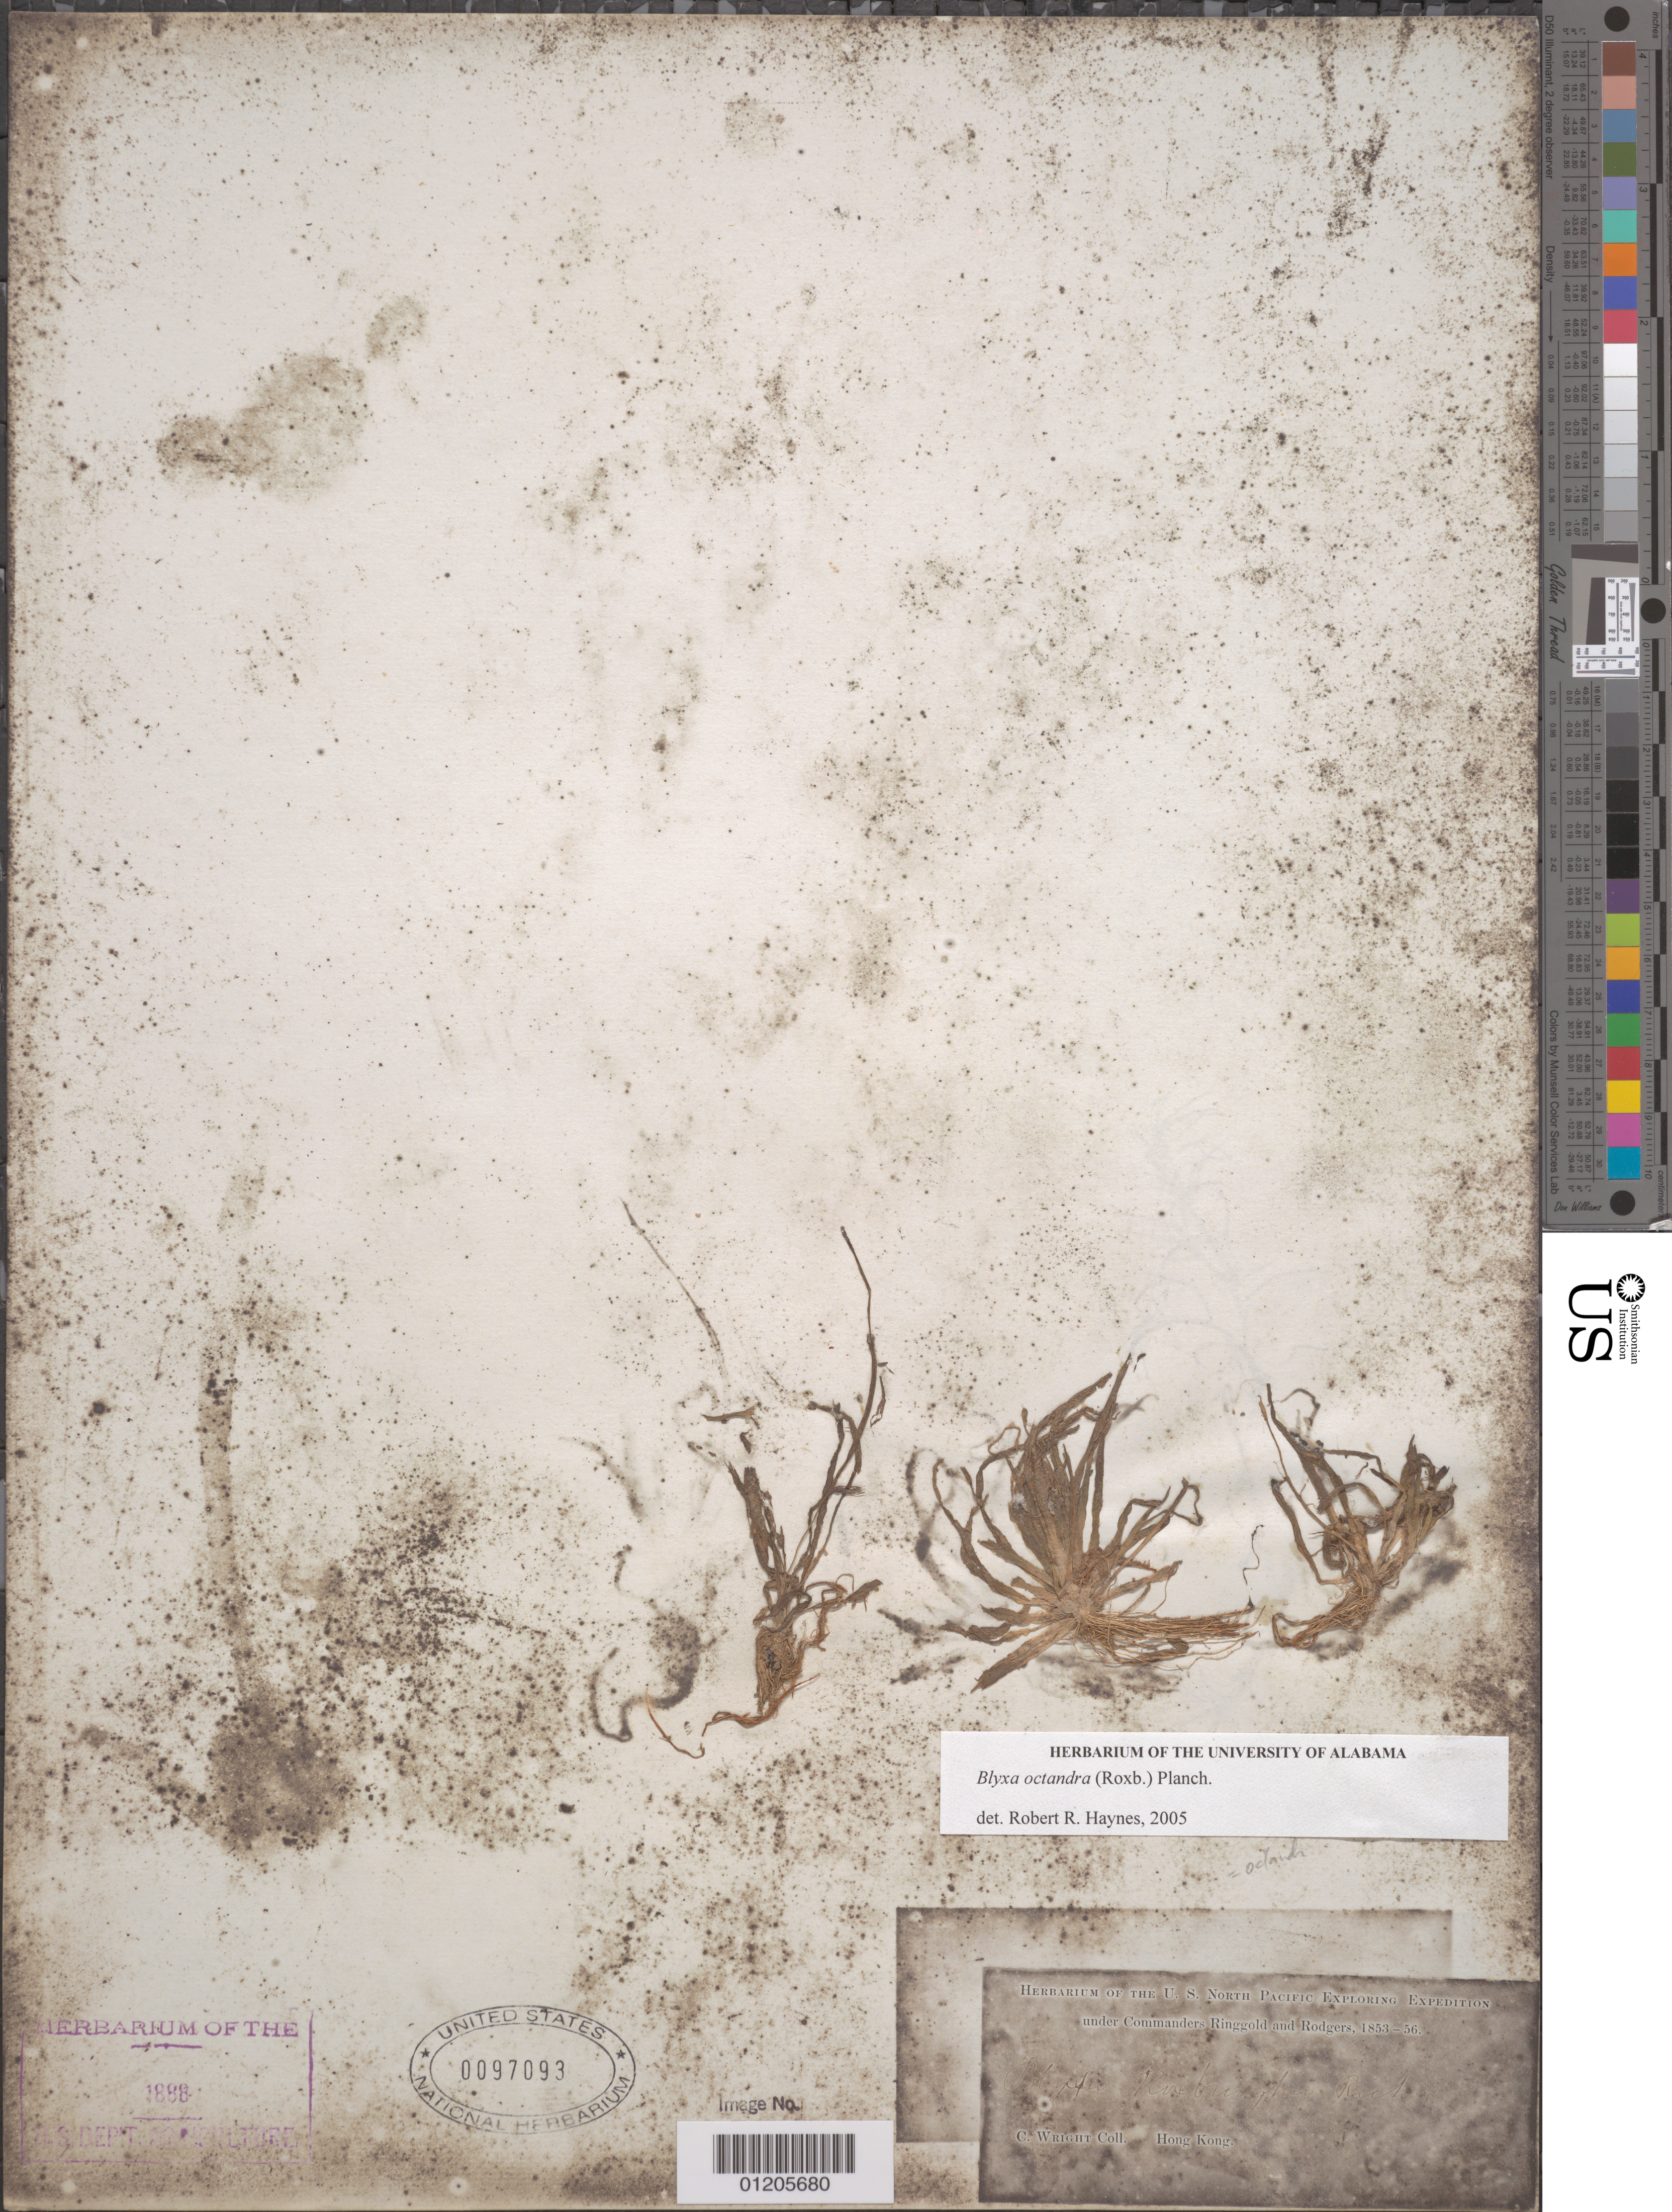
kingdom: Plantae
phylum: Tracheophyta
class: Liliopsida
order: Alismatales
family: Hydrocharitaceae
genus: Blyxa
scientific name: Blyxa octandra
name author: (Roxb.) Planch. ex Thwaites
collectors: C. Wright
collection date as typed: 1853 to -- -- 1856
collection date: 1853/1856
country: China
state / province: Hong Kong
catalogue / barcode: US 97093